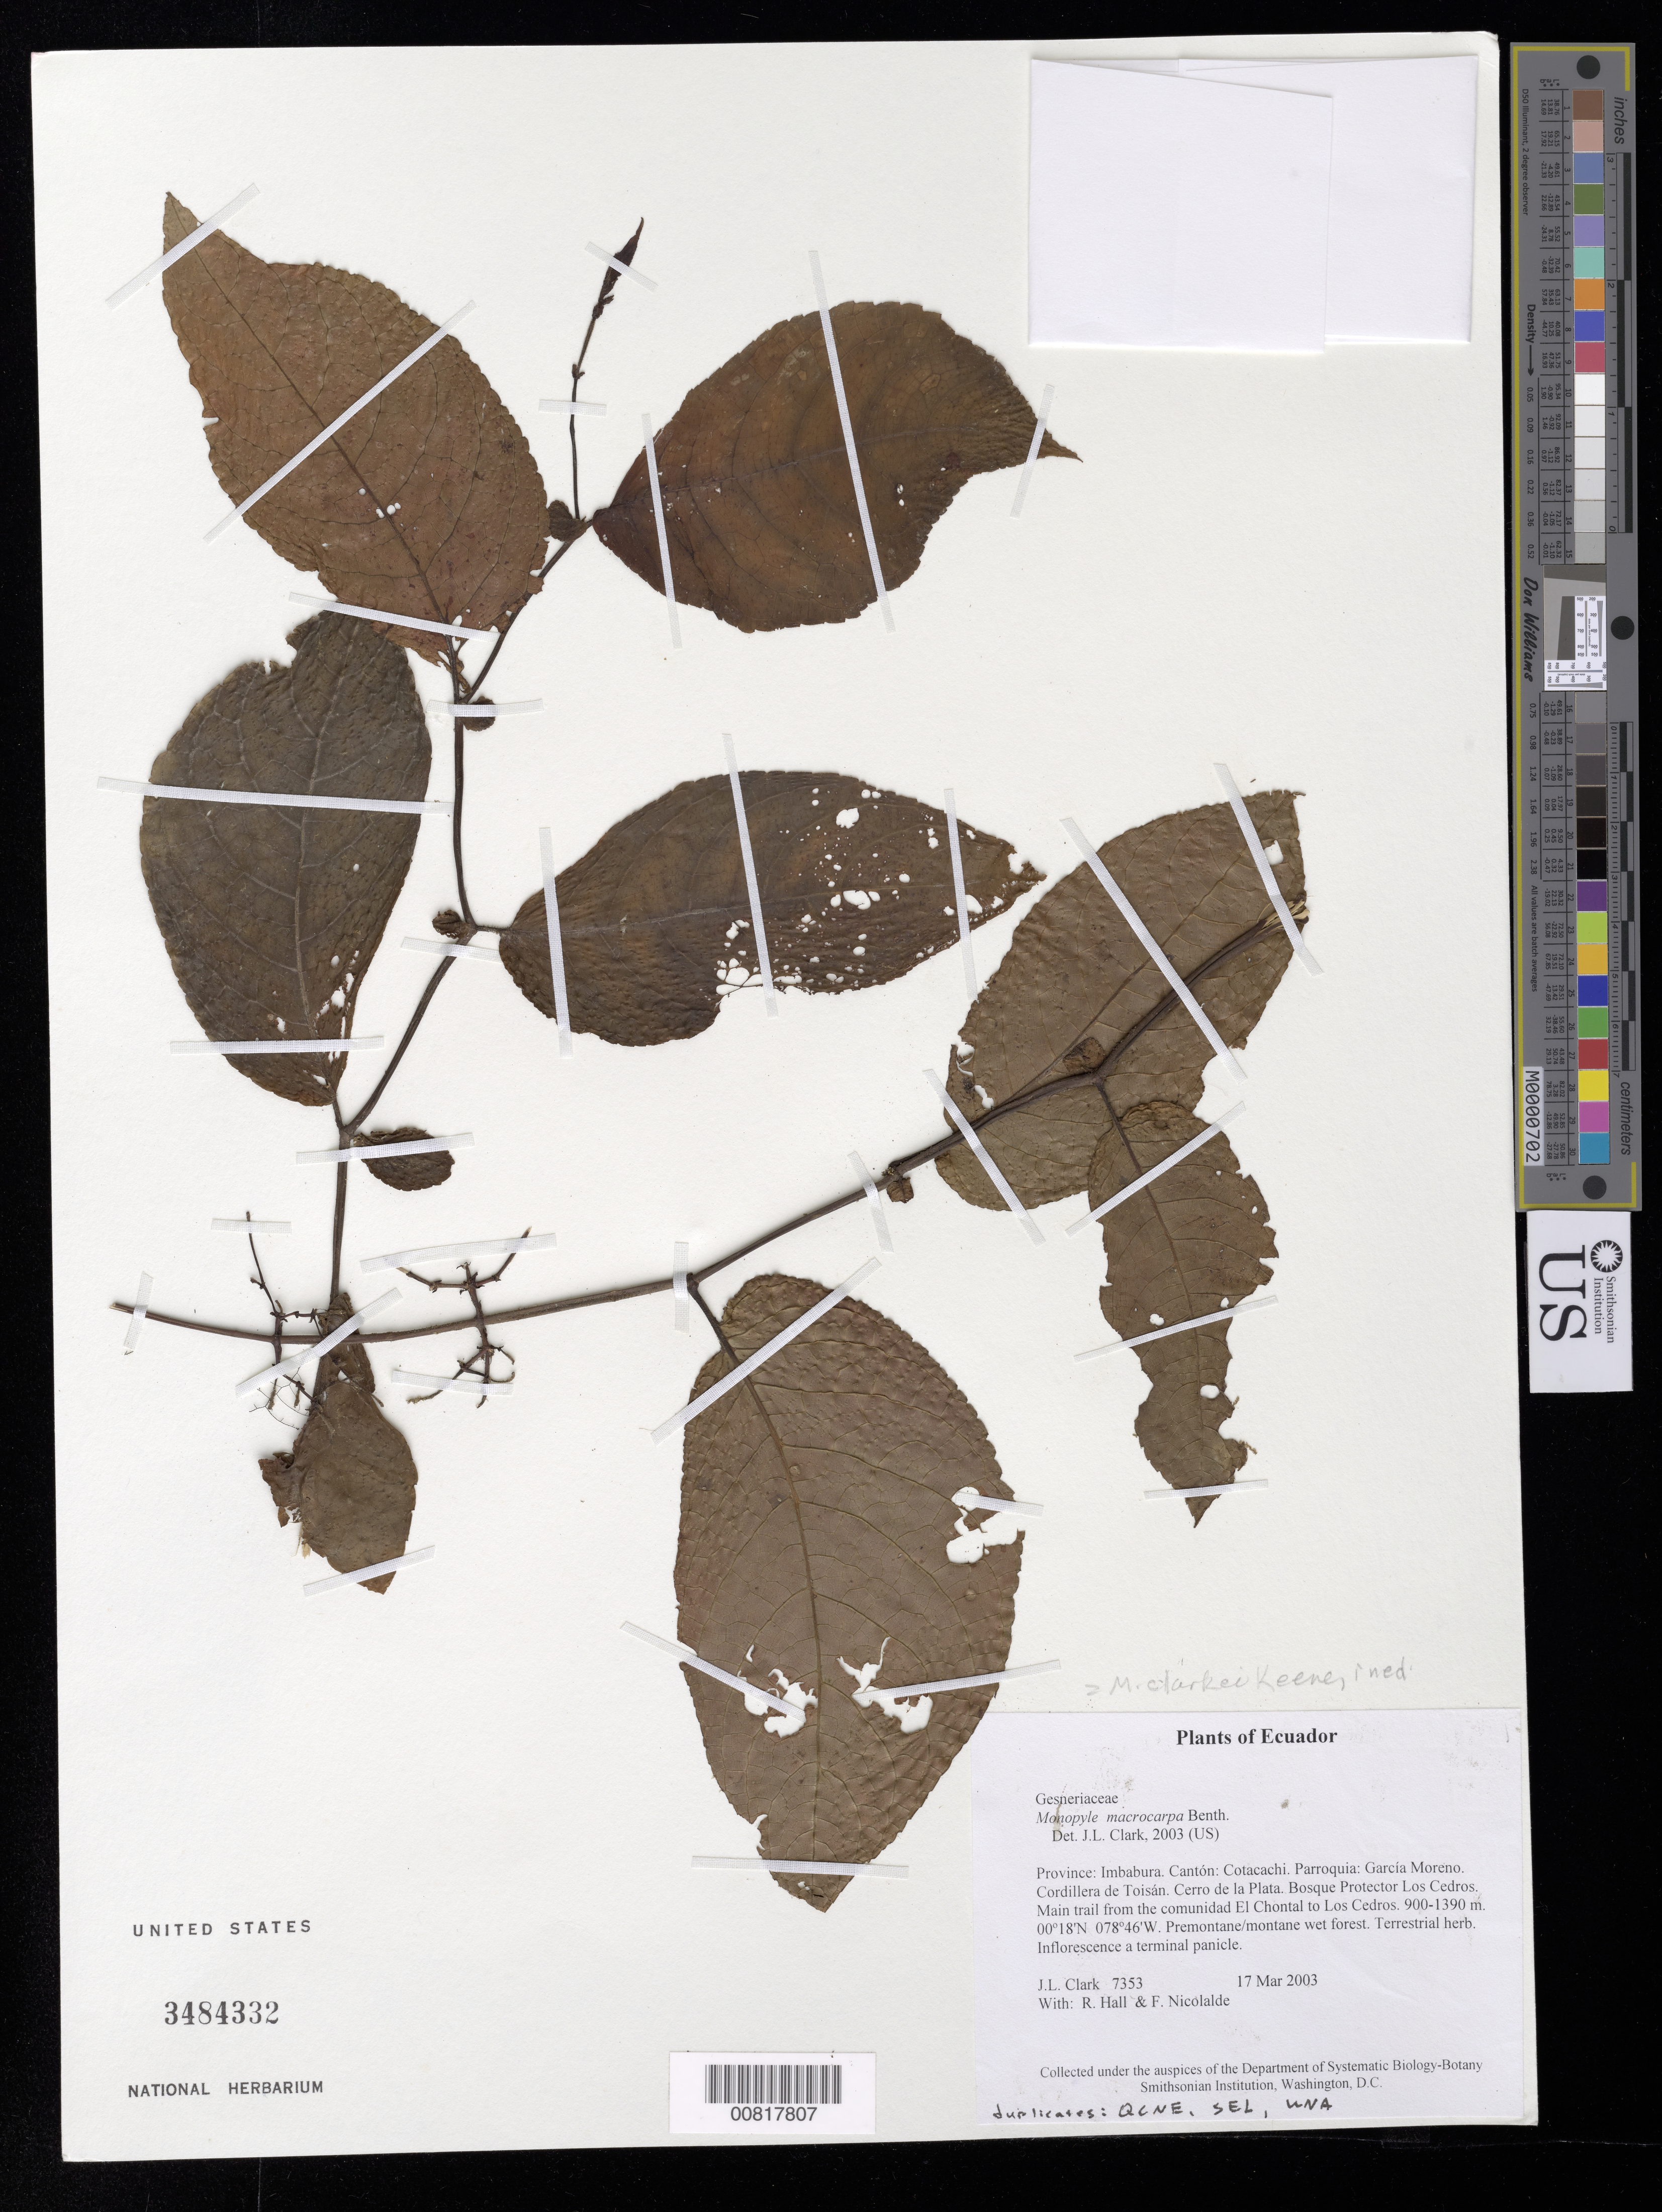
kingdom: Plantae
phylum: Tracheophyta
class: Magnoliopsida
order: Lamiales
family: Gesneriaceae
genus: Monopyle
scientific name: Monopyle macrocarpa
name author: Benth.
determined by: Clark, J. L., (SEL), The Marie Selby Botanical Garden (UNITED STATES)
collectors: J. L. Clark, R. Hall & F. Nicolalde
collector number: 7353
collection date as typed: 17 Mar 2003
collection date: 2003-03-17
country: Ecuador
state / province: Imbabura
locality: Cotacachi. Parroquia: García Moreno. Cordillera de Toisán. Cerro de la Plata. Bosque Protector Los Cedros. Main trail from the comunidad El Chontal to Los Cedros.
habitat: Premontane/montane wet forest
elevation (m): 900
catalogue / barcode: US 3484332